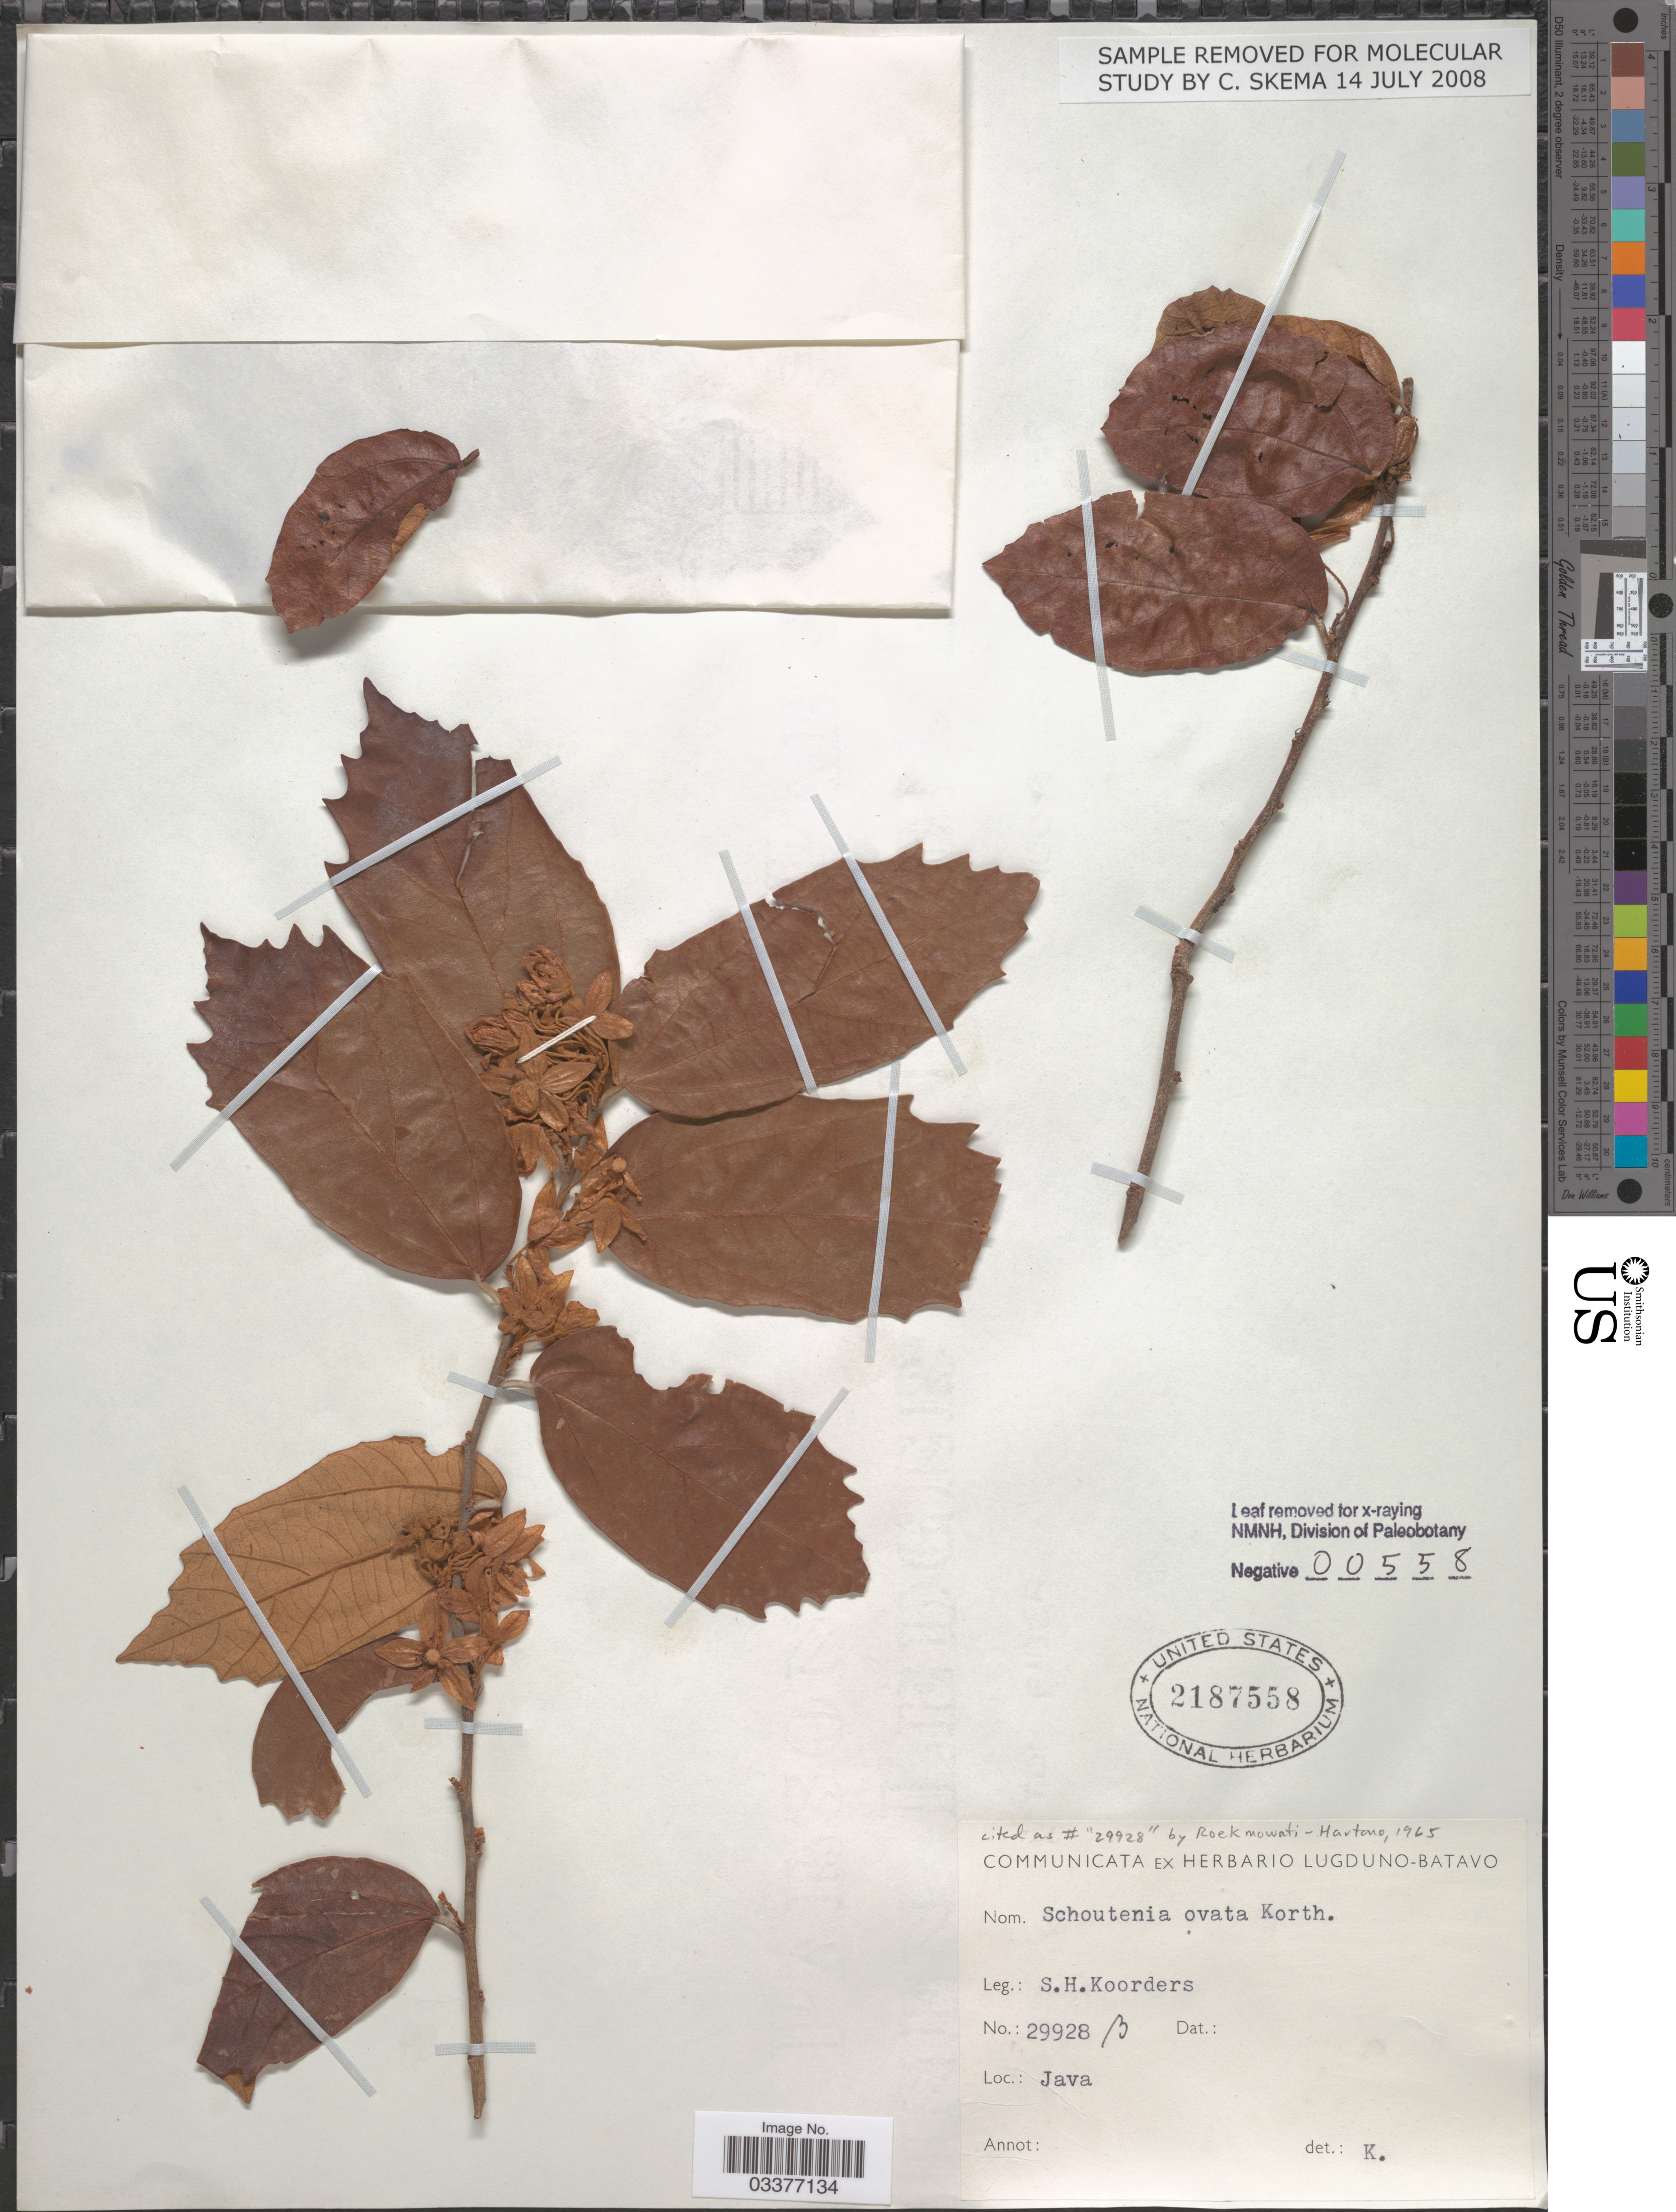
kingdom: Plantae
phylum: Tracheophyta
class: Magnoliopsida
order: Malvales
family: Malvaceae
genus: Schoutenia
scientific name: Schoutenia ovata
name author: Korth.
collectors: S. H. Koorders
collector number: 29928B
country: Indonesia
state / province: Java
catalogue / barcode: US 2187558